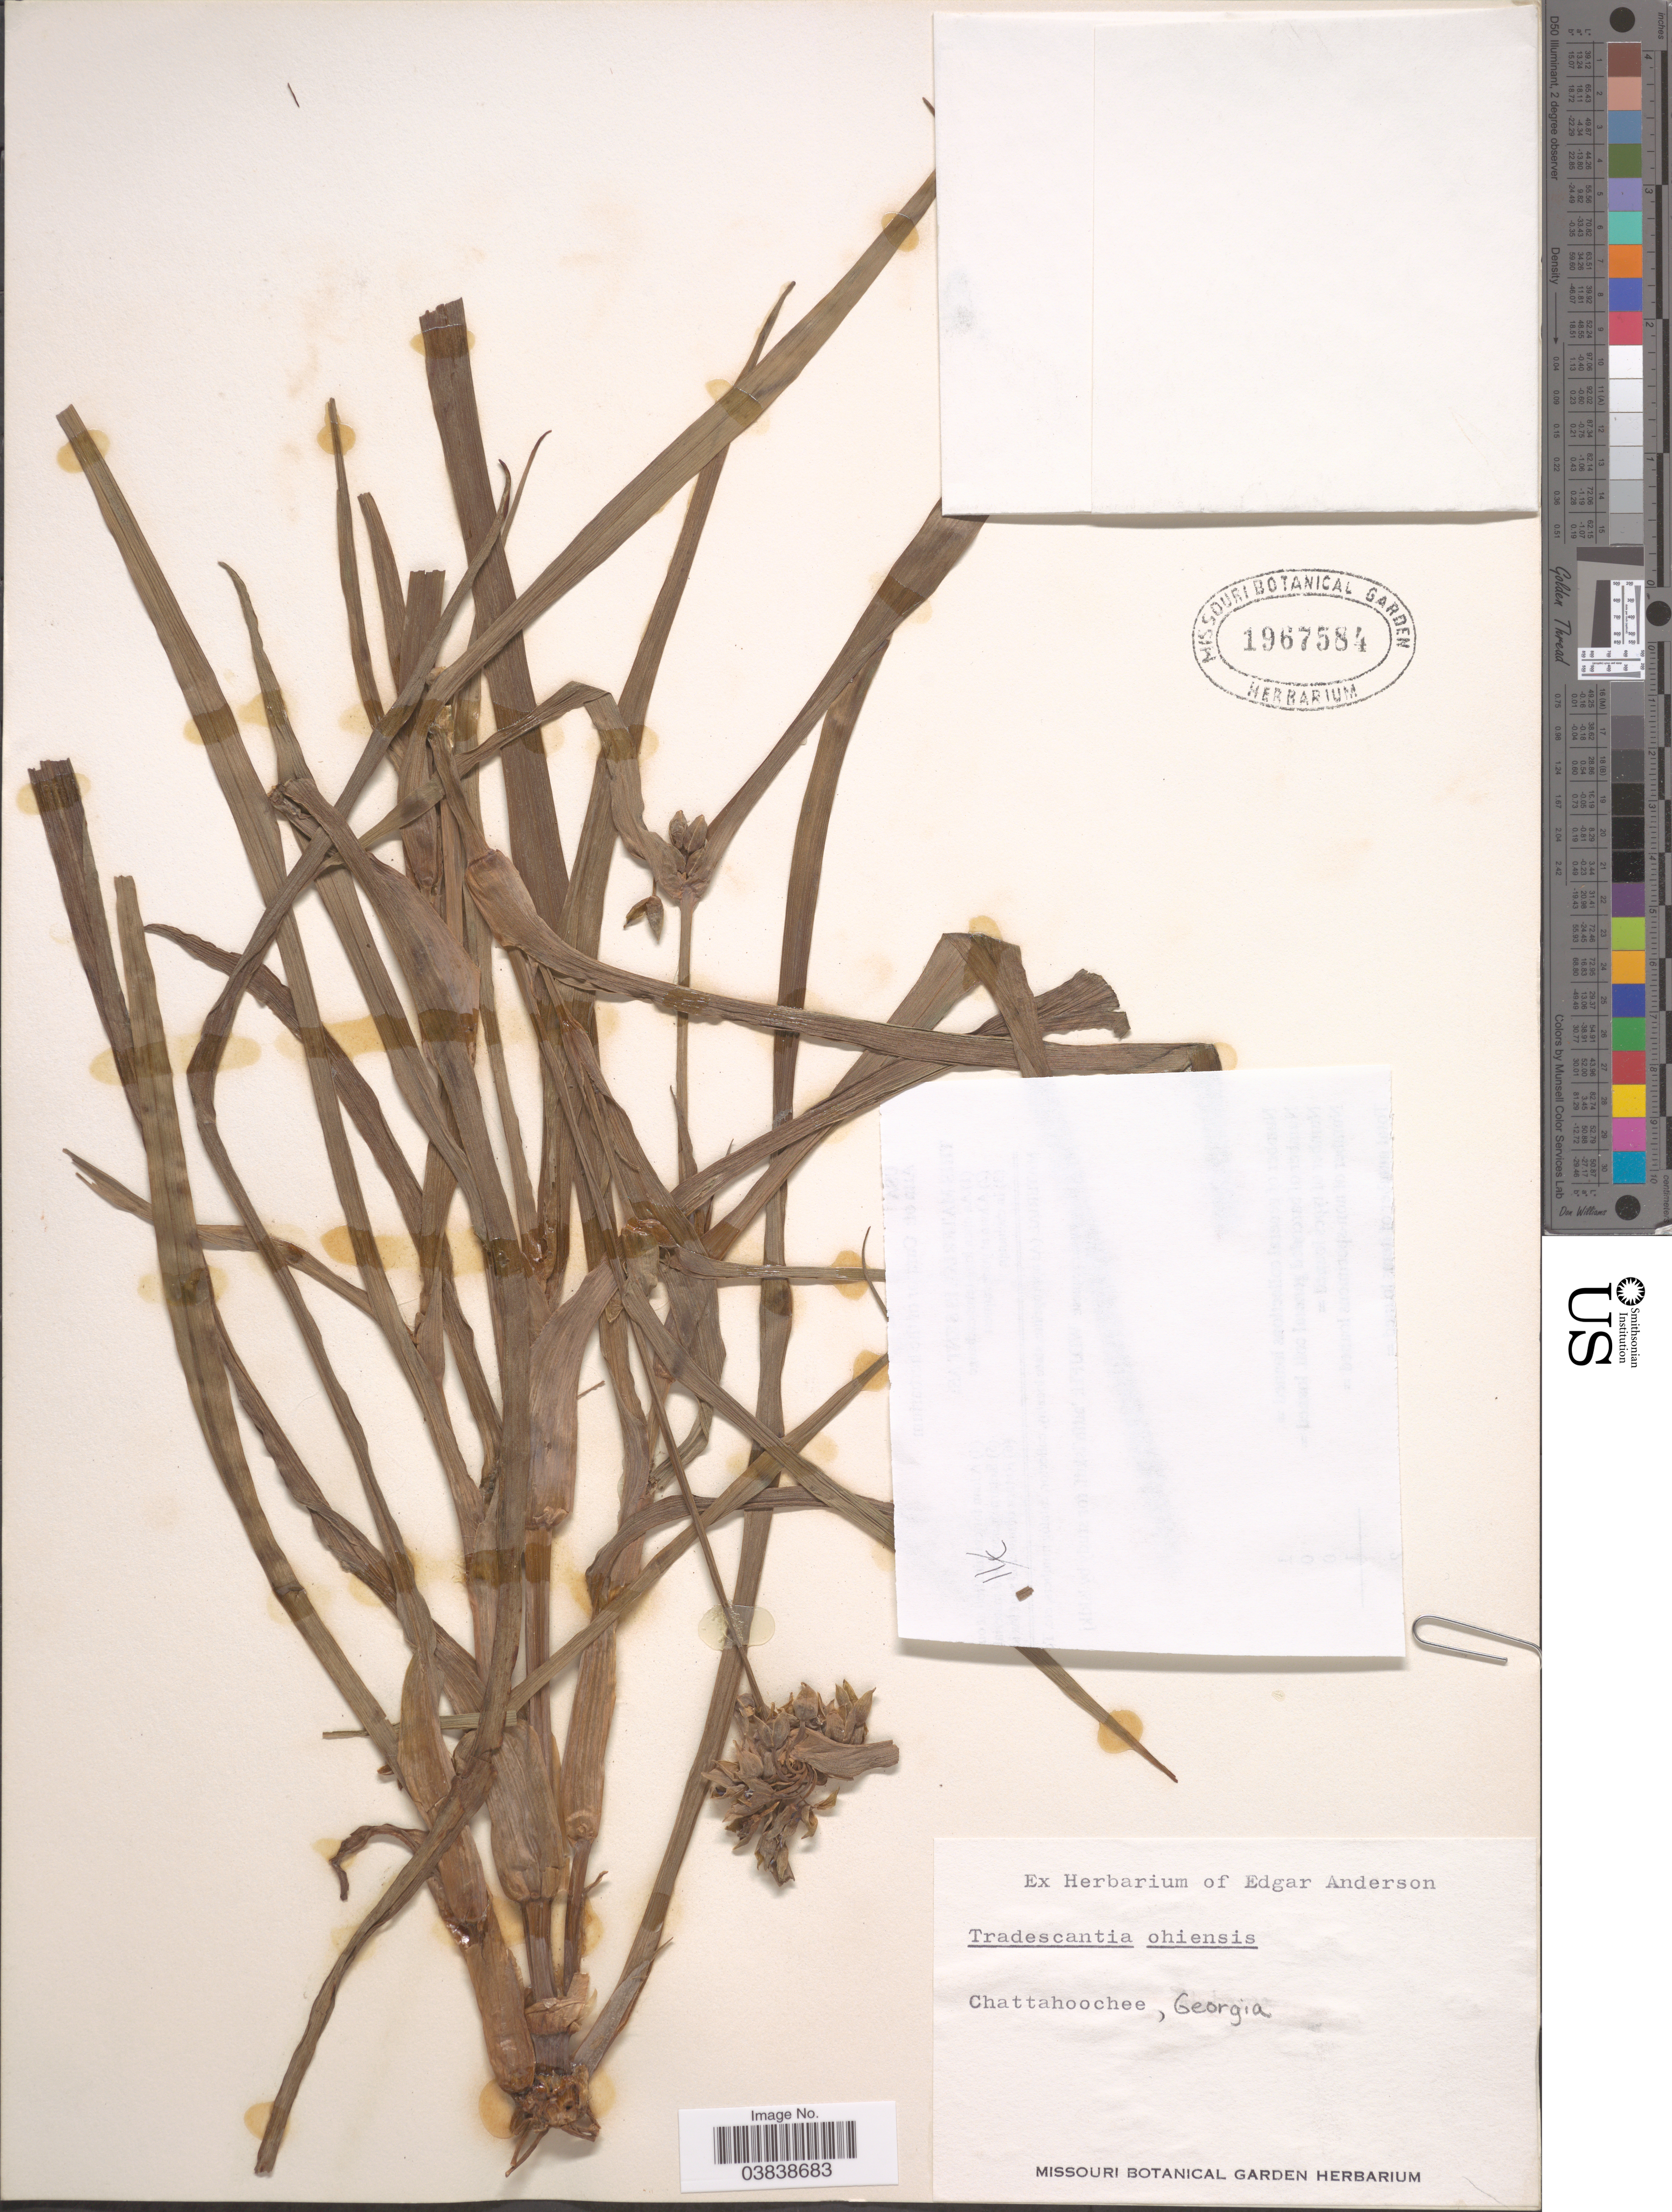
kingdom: Plantae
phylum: Tracheophyta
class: Liliopsida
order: Commelinales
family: Commelinaceae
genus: Tradescantia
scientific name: Tradescantia hirsuticaulis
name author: Small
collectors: Ex herb. Edgar Anderson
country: United States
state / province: Georgia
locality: Chattahoochee.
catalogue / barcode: US 1967584